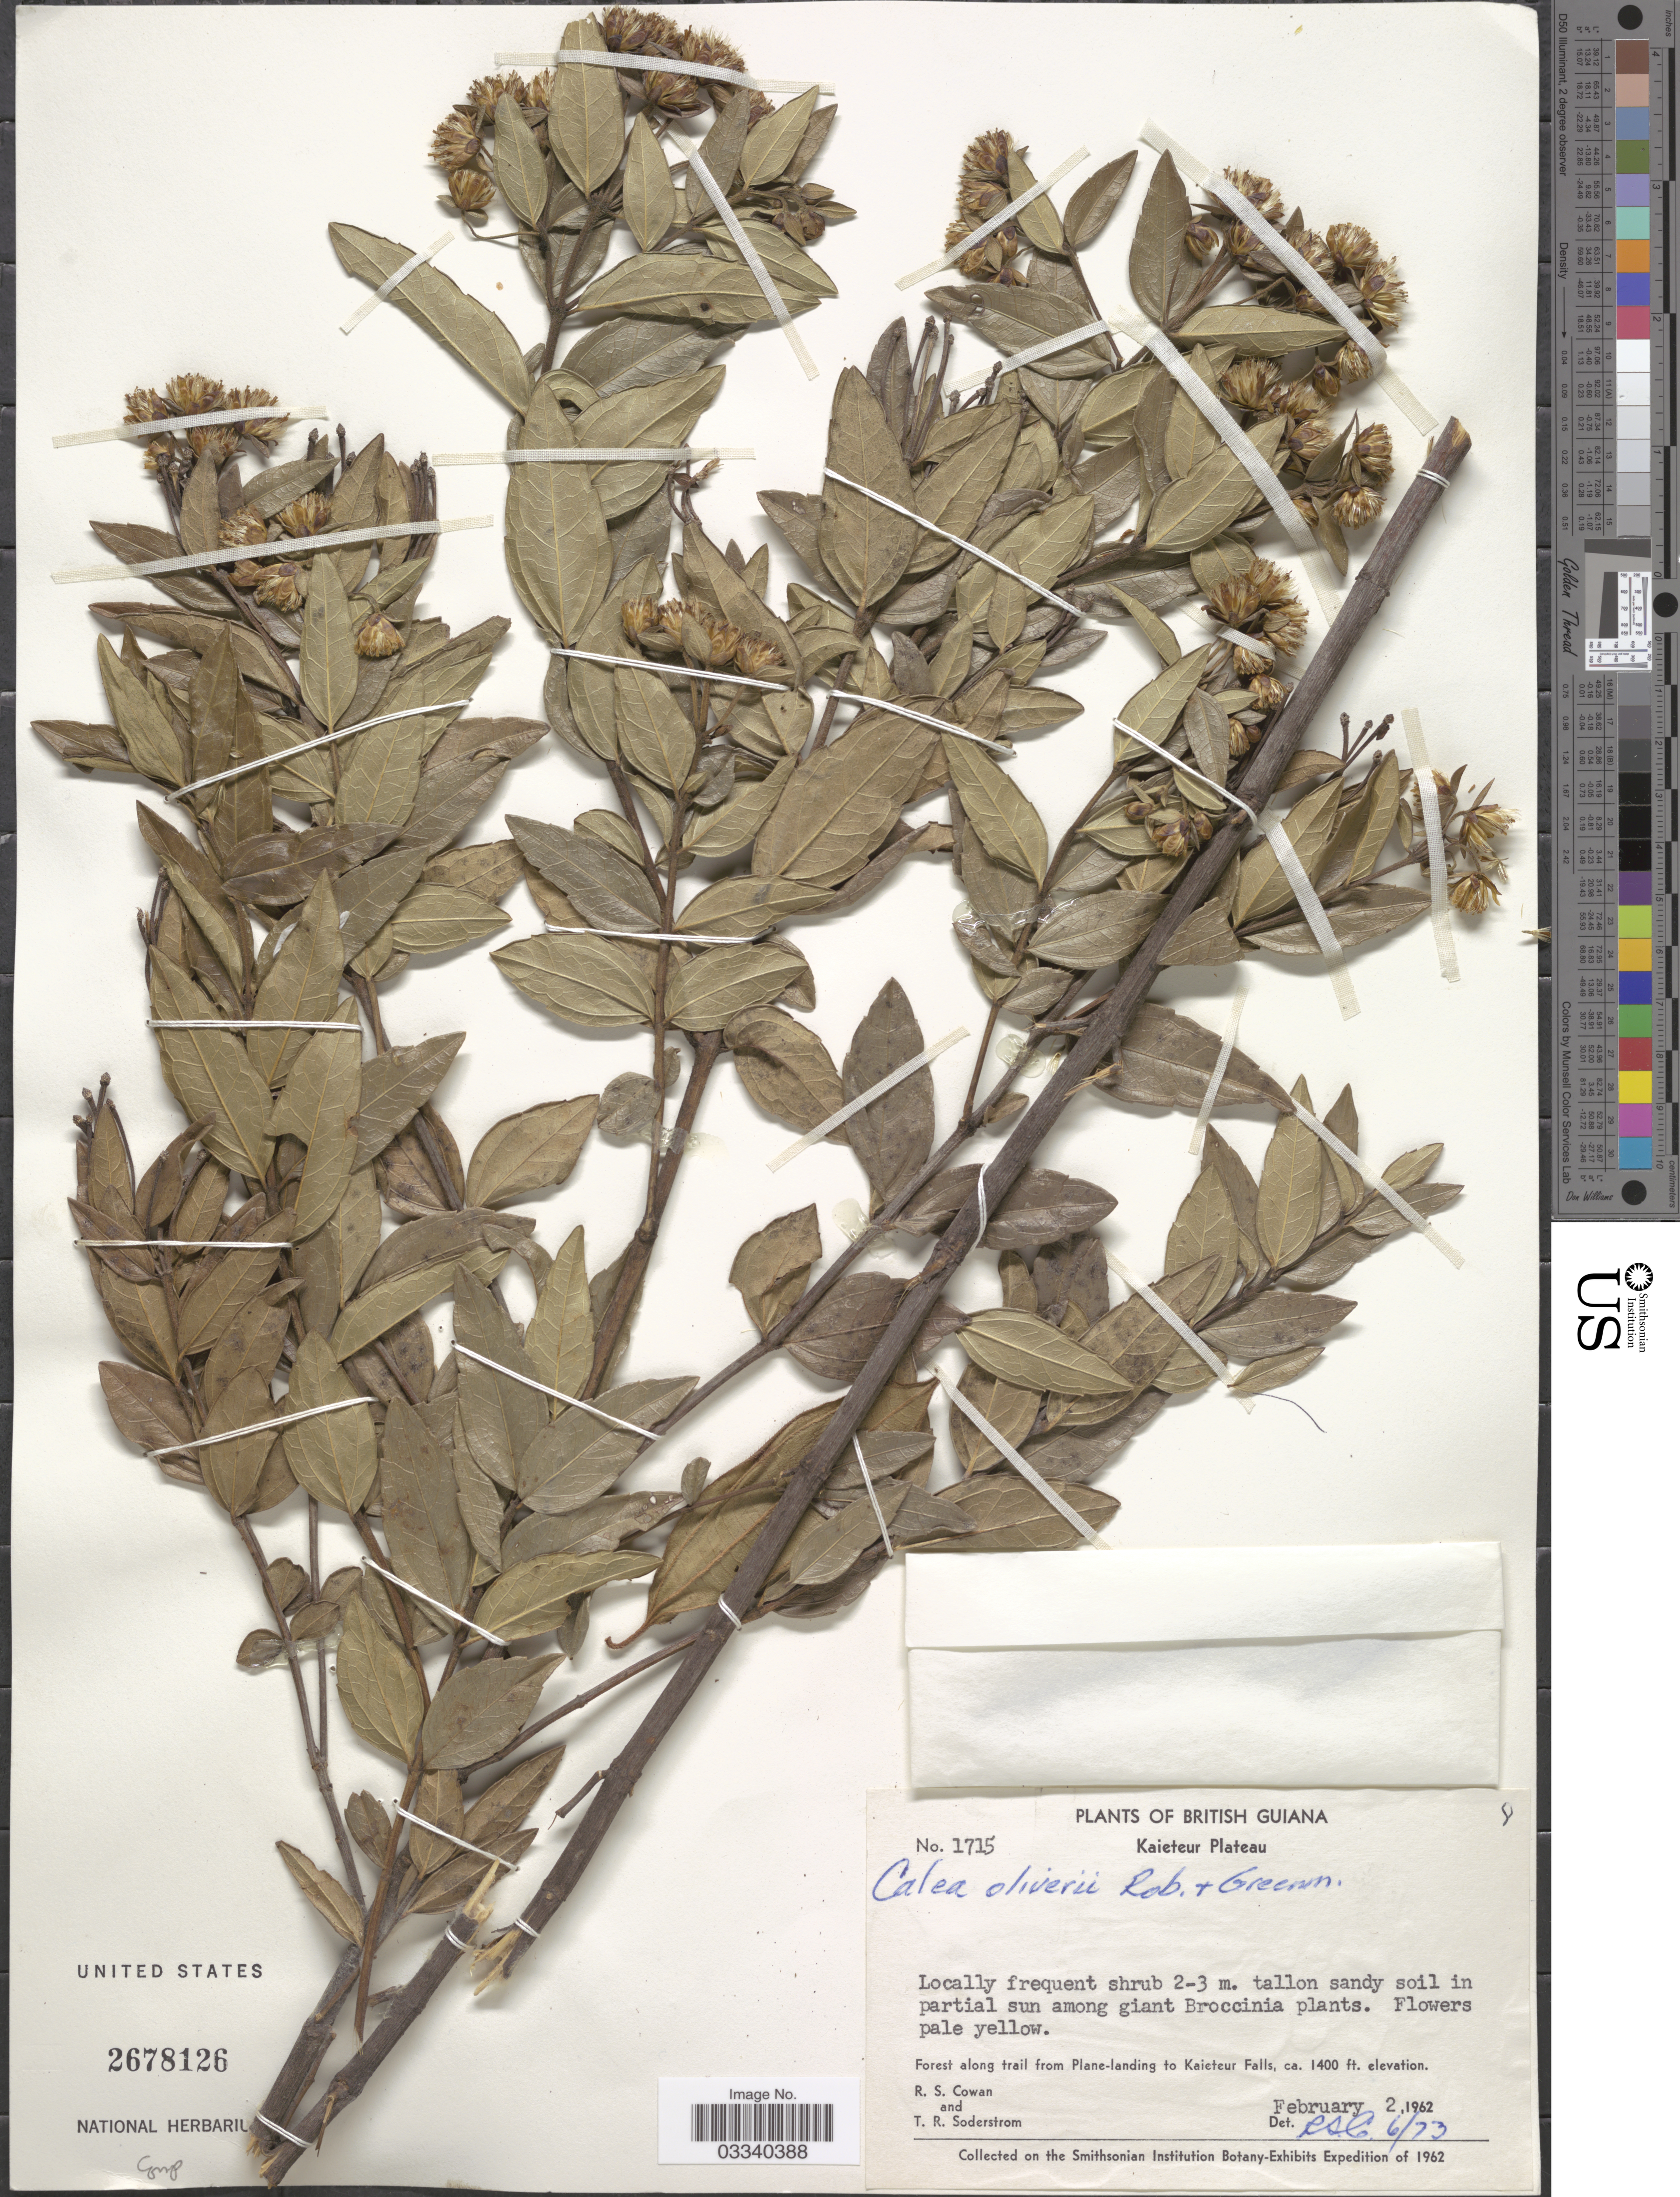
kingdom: Plantae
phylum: Tracheophyta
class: Magnoliopsida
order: Asterales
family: Asteraceae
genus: Calea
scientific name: Calea oliveri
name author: B.L. Rob. & Greenm.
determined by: Bueno, Vinicius Resende, (ICN), Universidade Federal do Rio Grande do Sul (BRAZIL)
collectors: R. S. Cowan & T. R. Soderstrom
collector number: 1715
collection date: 1962-02-02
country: Guyana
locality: British Guiana, Kaieteur Plateau, Forest along trail from Plane-landing to Kaieteur Falls.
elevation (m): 427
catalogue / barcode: US 2678126